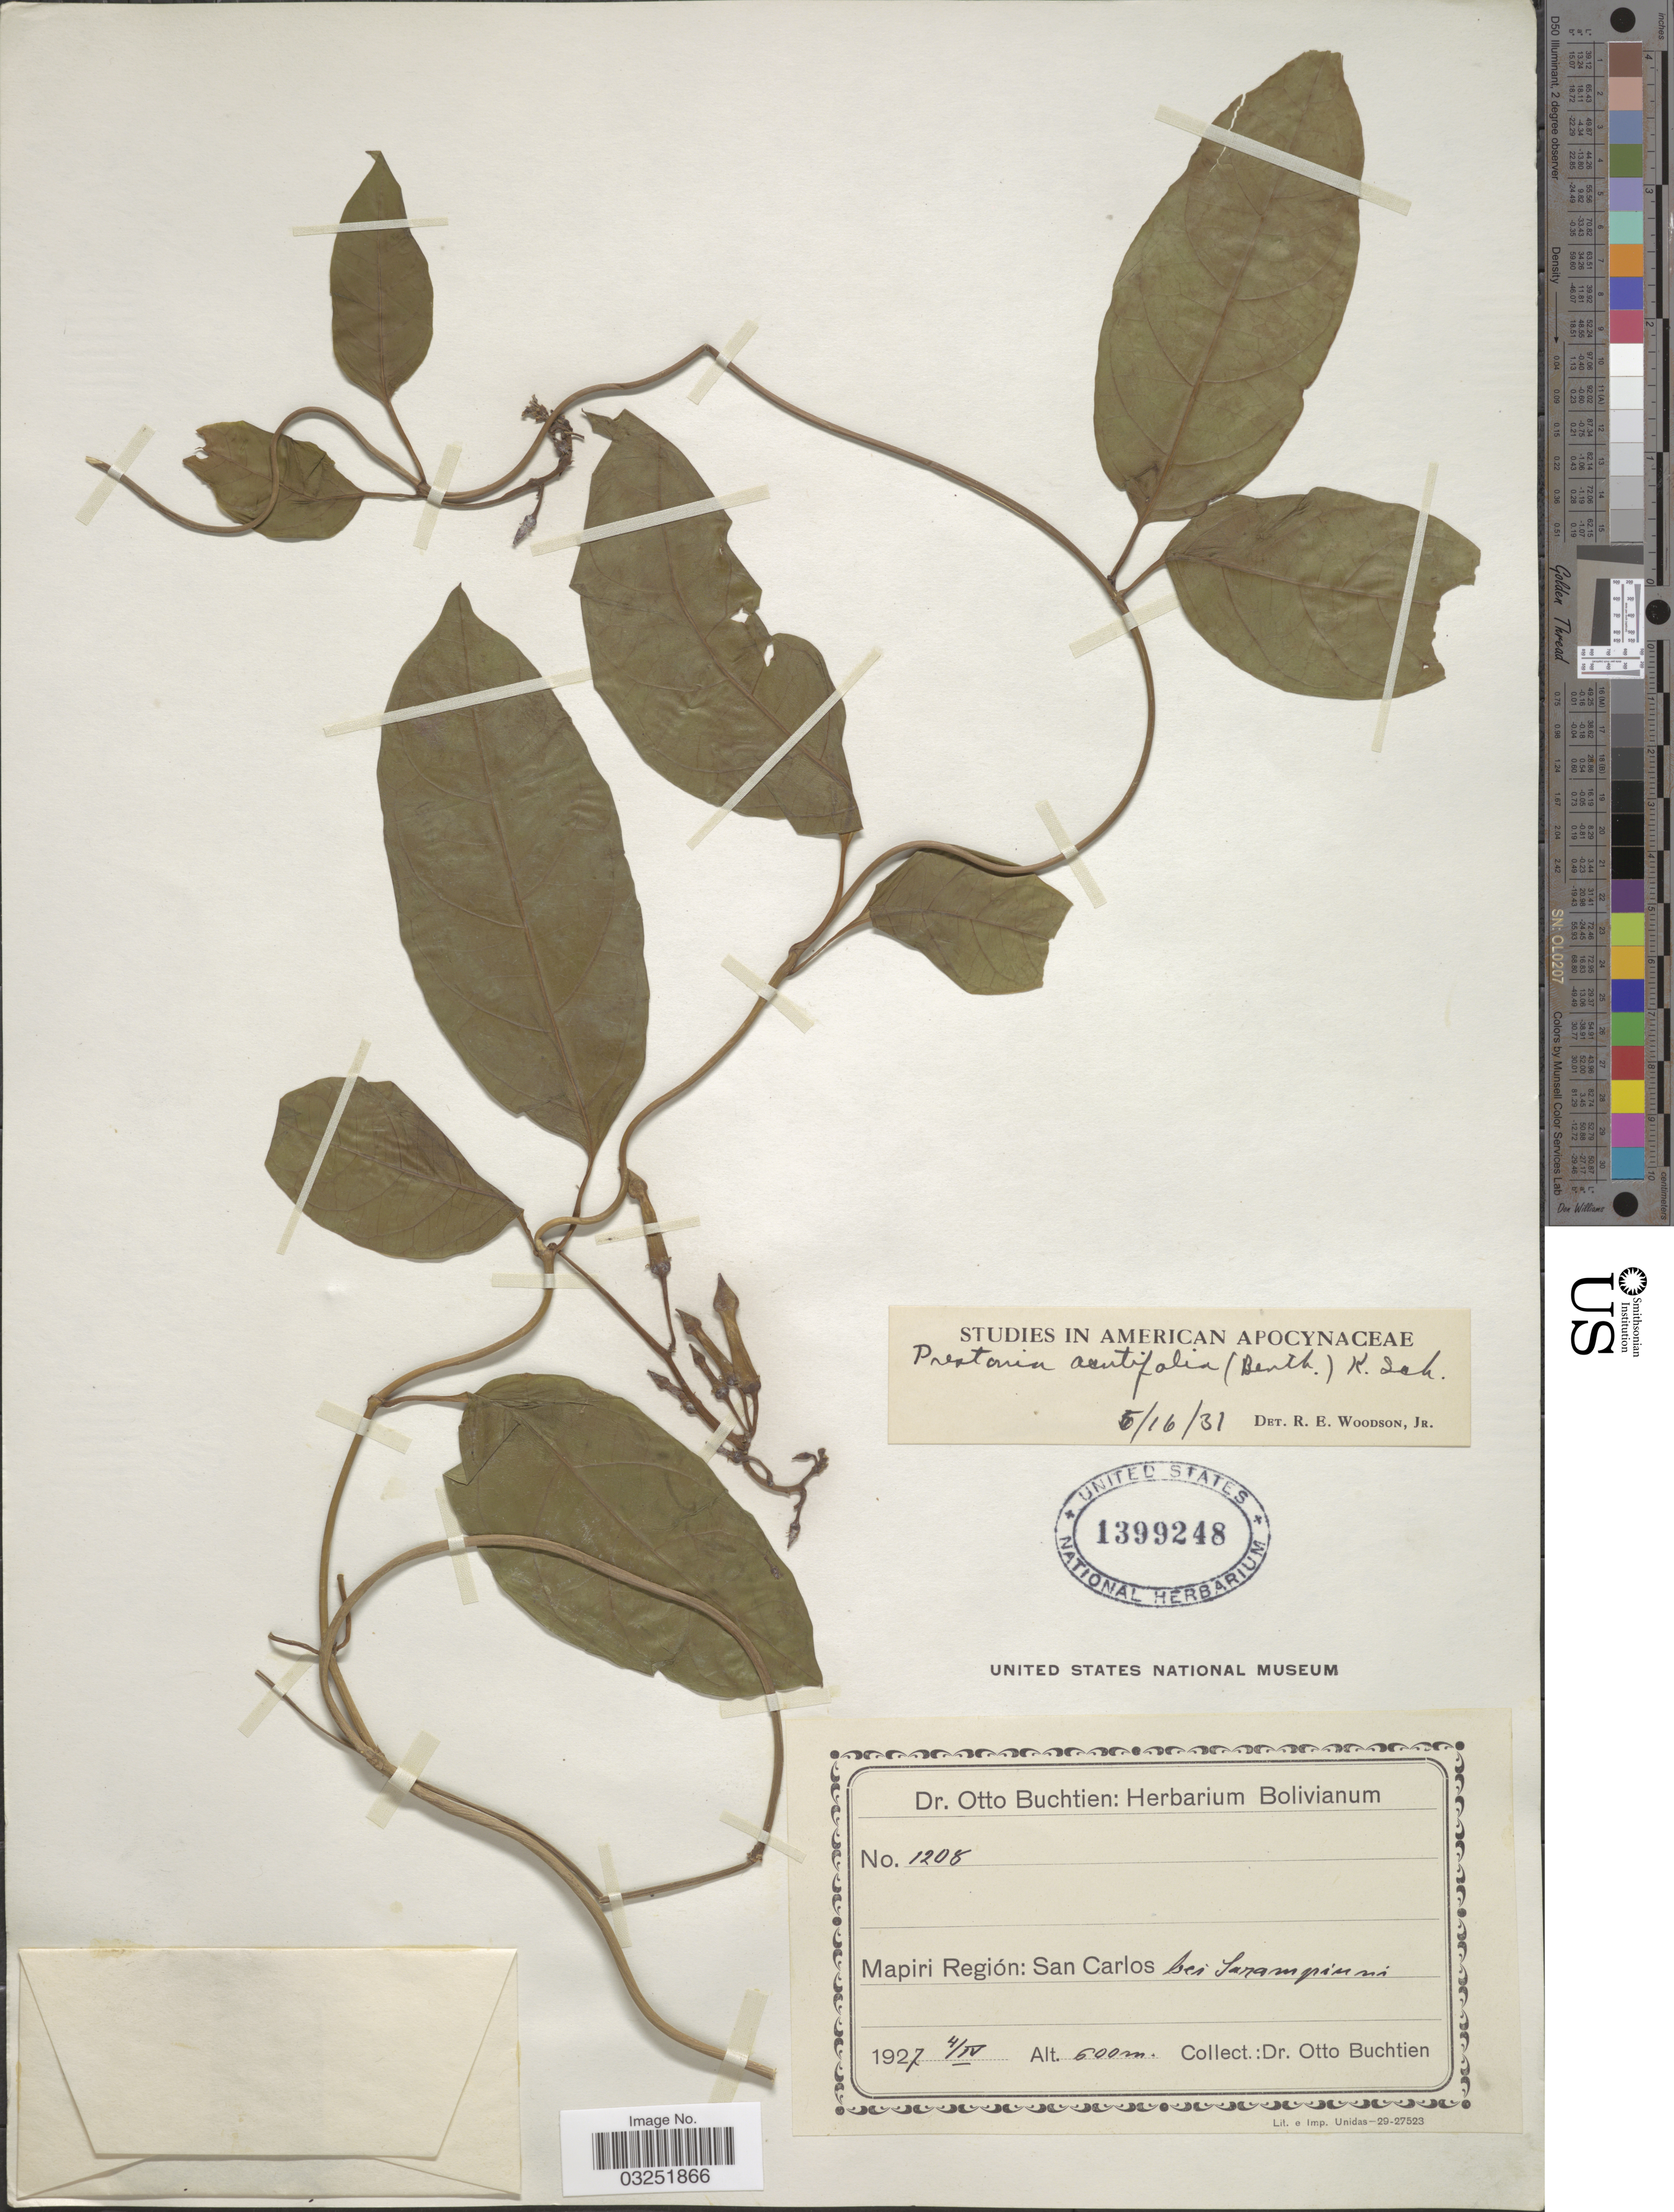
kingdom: Plantae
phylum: Tracheophyta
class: Magnoliopsida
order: Gentianales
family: Apocynaceae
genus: Prestonia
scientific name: Prestonia acutifolia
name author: (Benth. & Müll. Arg.) K. Schum.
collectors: O. Buchtien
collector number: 1208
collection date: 1927-04-04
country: Bolivia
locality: Mapiri Región: San Carlos bei Sarampiuni.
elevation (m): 600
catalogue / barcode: US 1399248